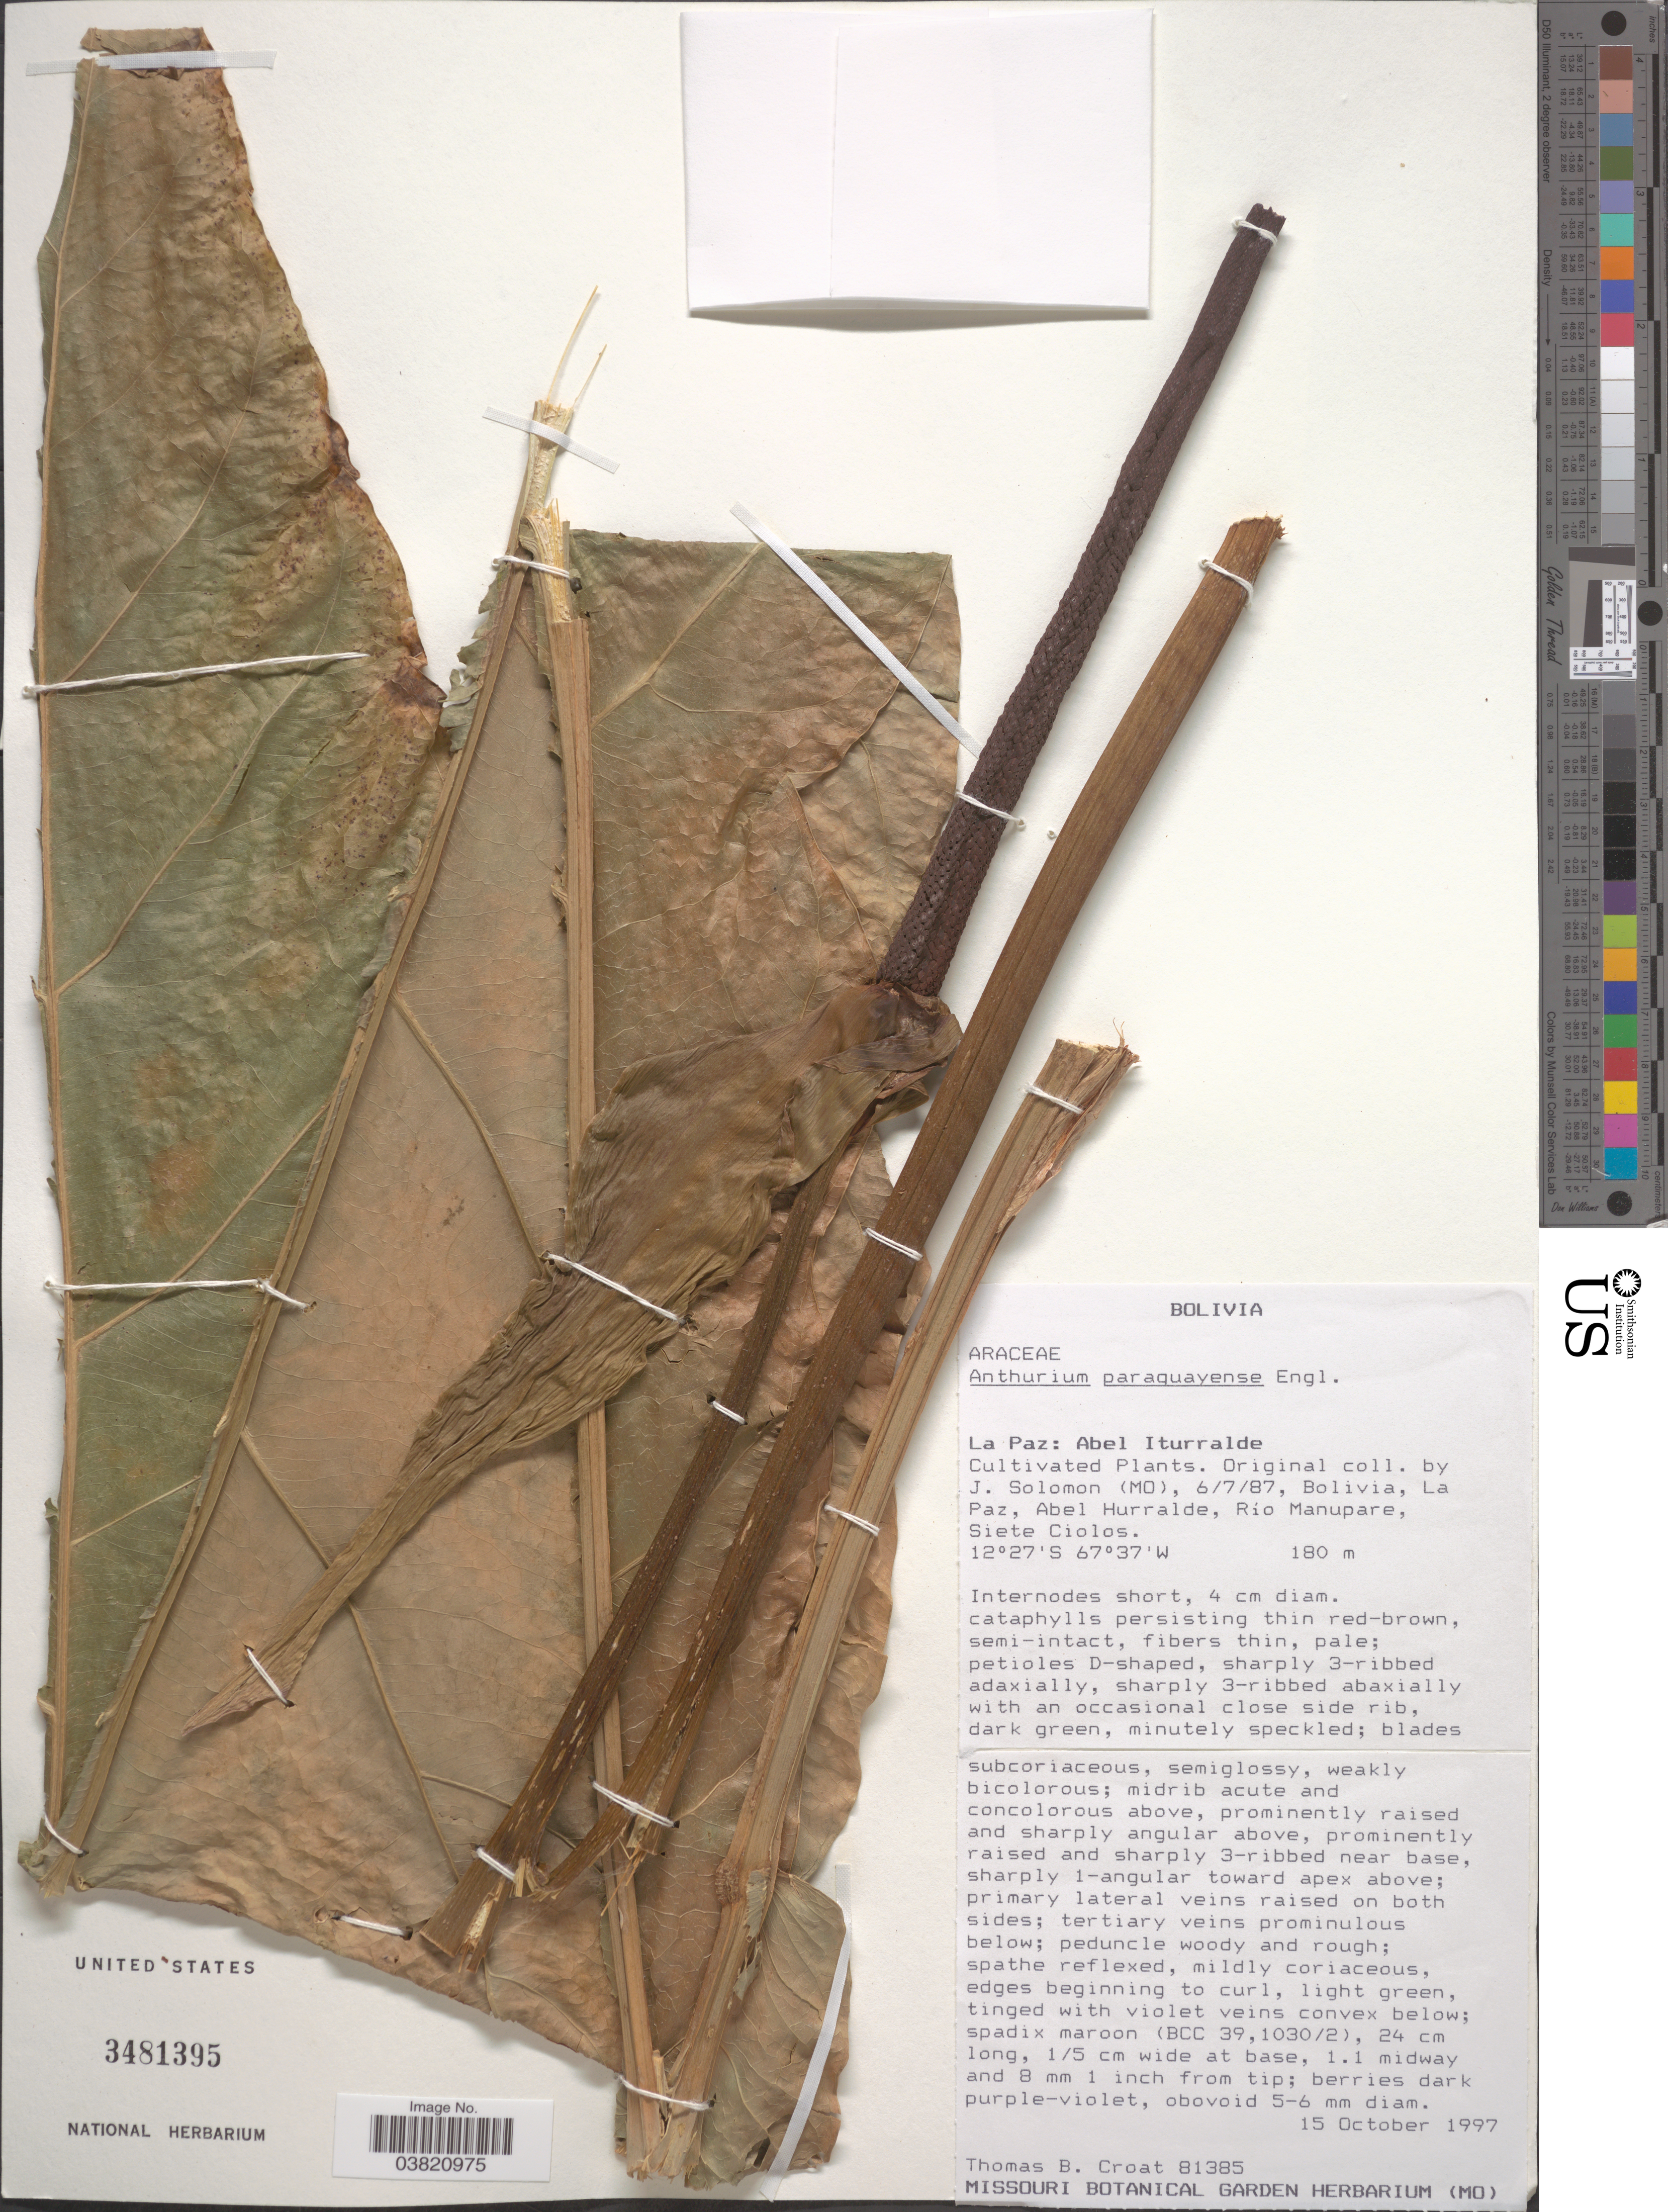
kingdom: Plantae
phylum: Tracheophyta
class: Liliopsida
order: Alismatales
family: Araceae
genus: Anthurium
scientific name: Anthurium paraguayense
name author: Engl.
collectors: T. B. Croat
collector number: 81385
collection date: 1997-10-15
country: Bolivia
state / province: La Paz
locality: Abel Iturralde.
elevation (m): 180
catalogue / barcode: US 3481395